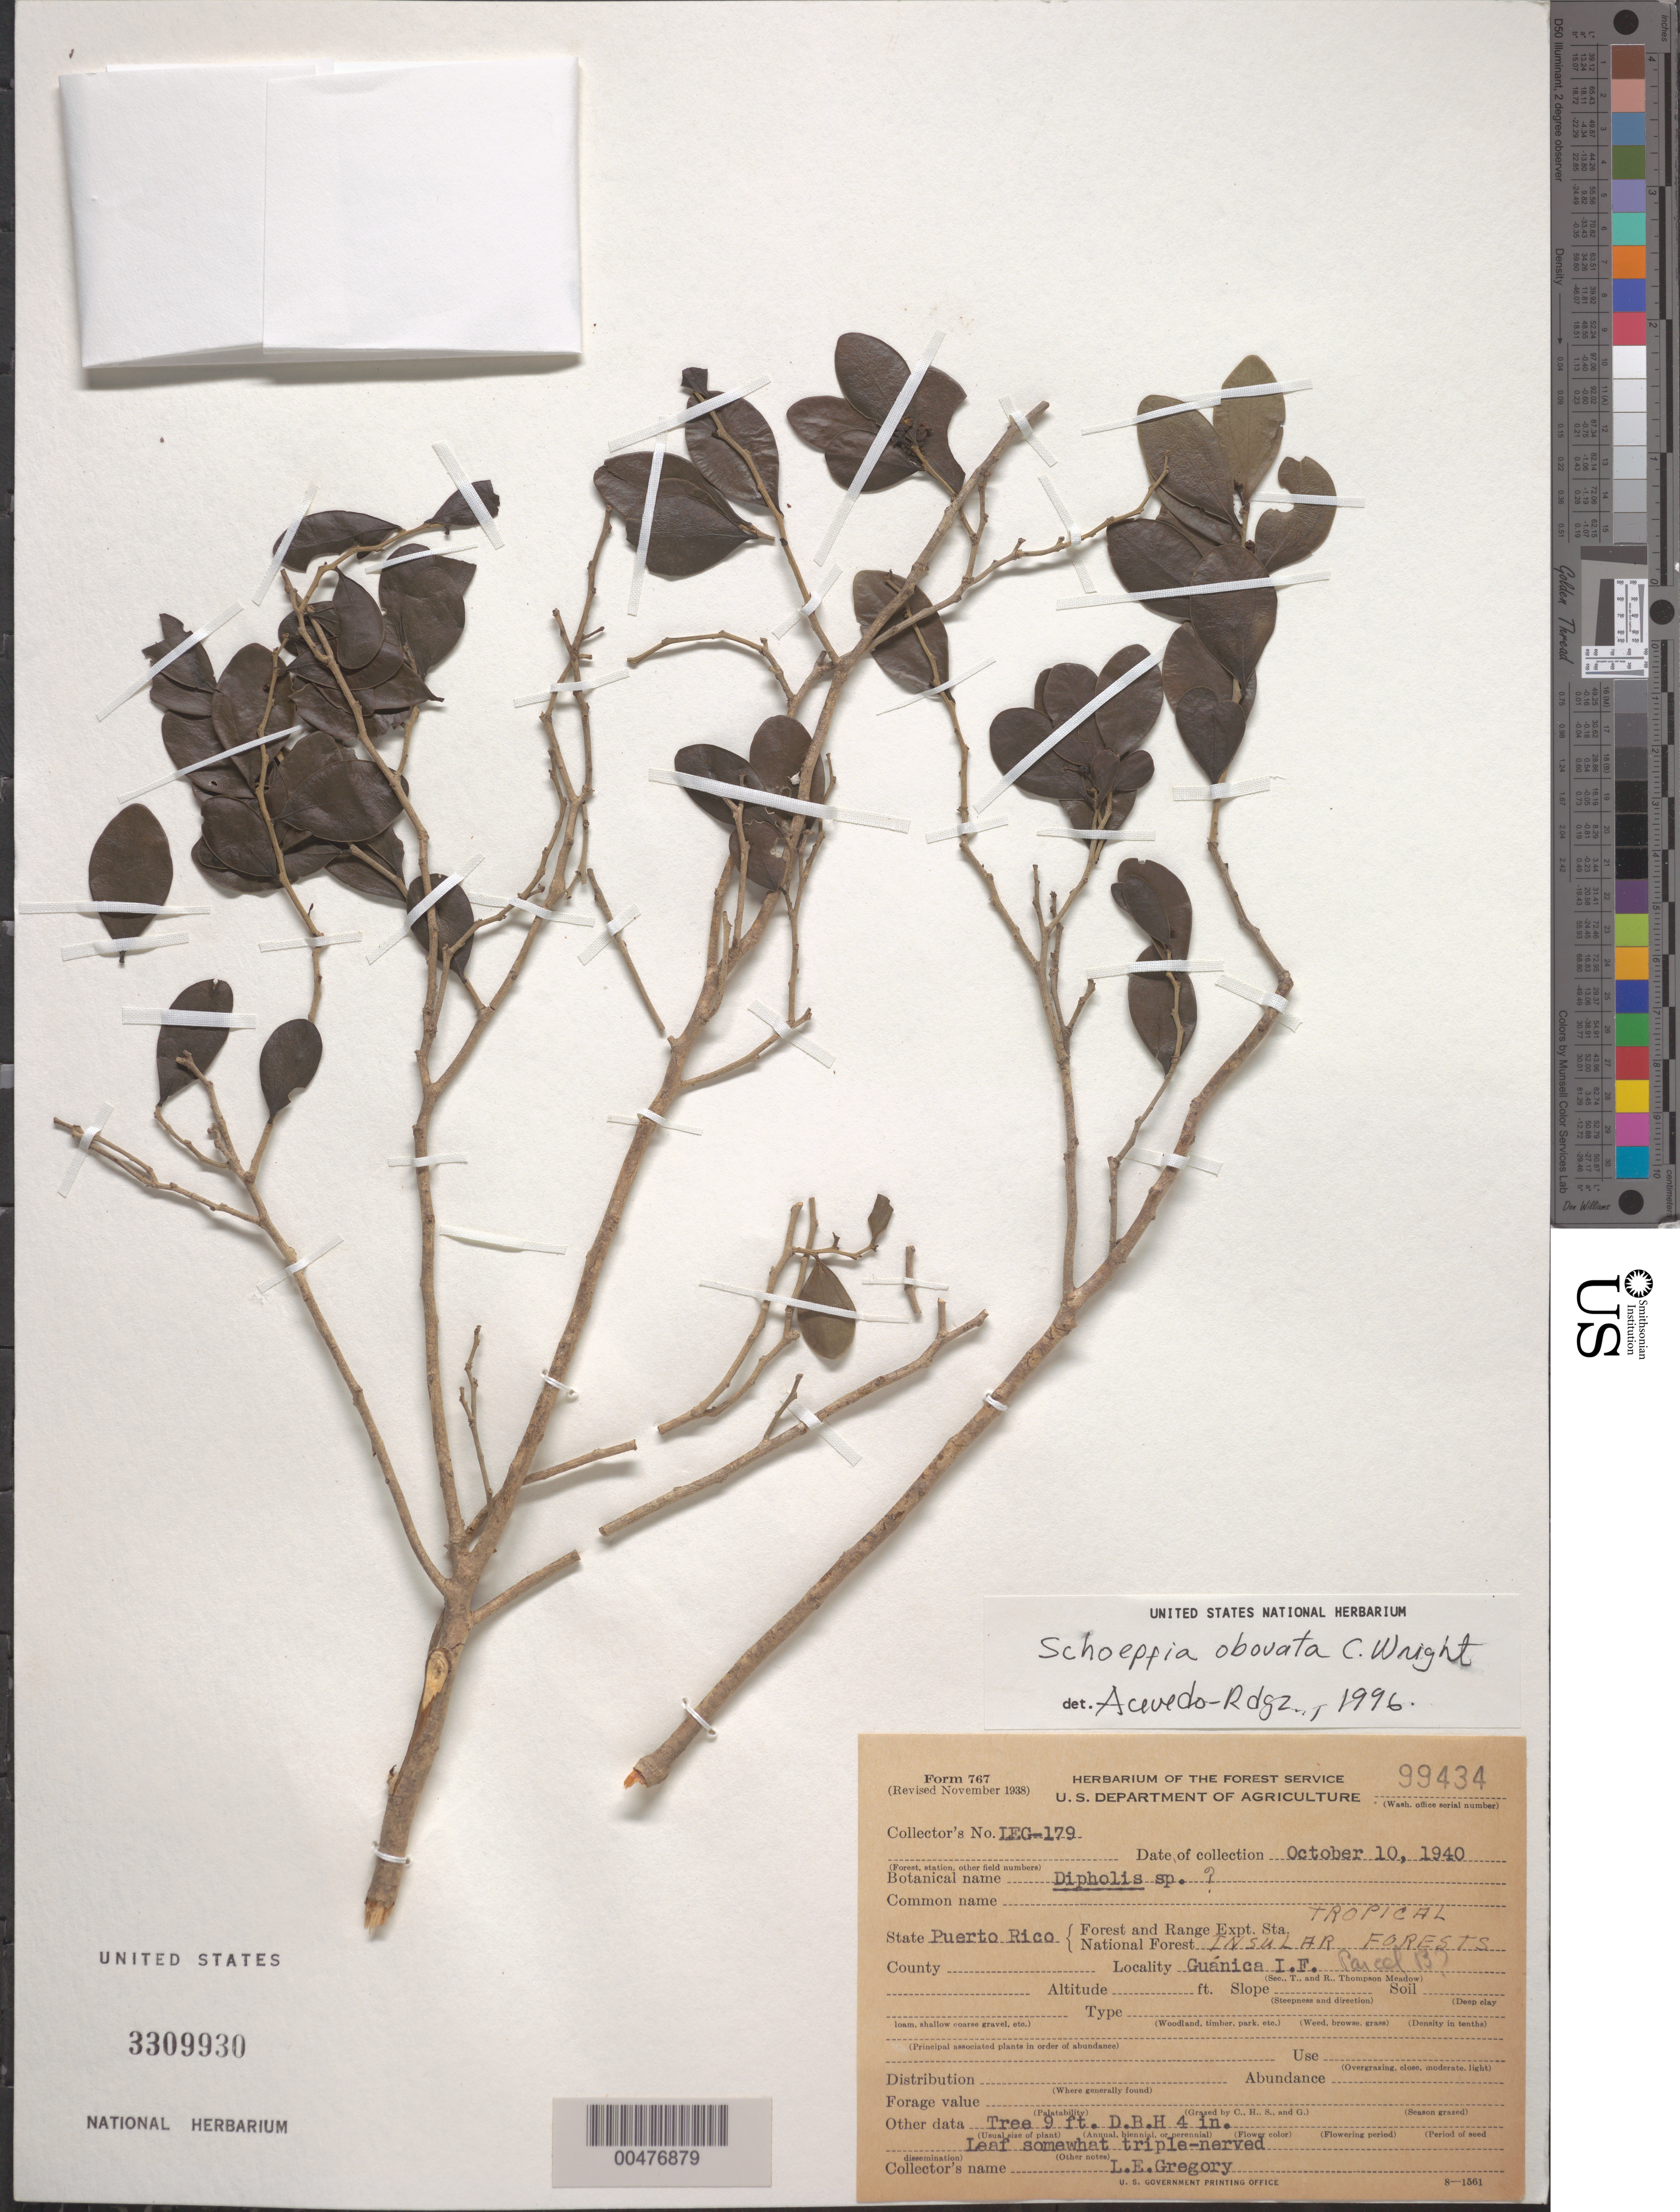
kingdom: Plantae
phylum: Tracheophyta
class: Magnoliopsida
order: Santalales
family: Schoepfiaceae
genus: Schoepfia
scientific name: Schoepfia obovata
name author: C. Wright in Sauvalle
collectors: L. E. Gregory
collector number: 179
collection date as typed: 10 Oct 1940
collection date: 1940-10-10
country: Puerto Rico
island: Greater Antilles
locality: Guanica Forest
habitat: tropical insular forests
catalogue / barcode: US 3309930